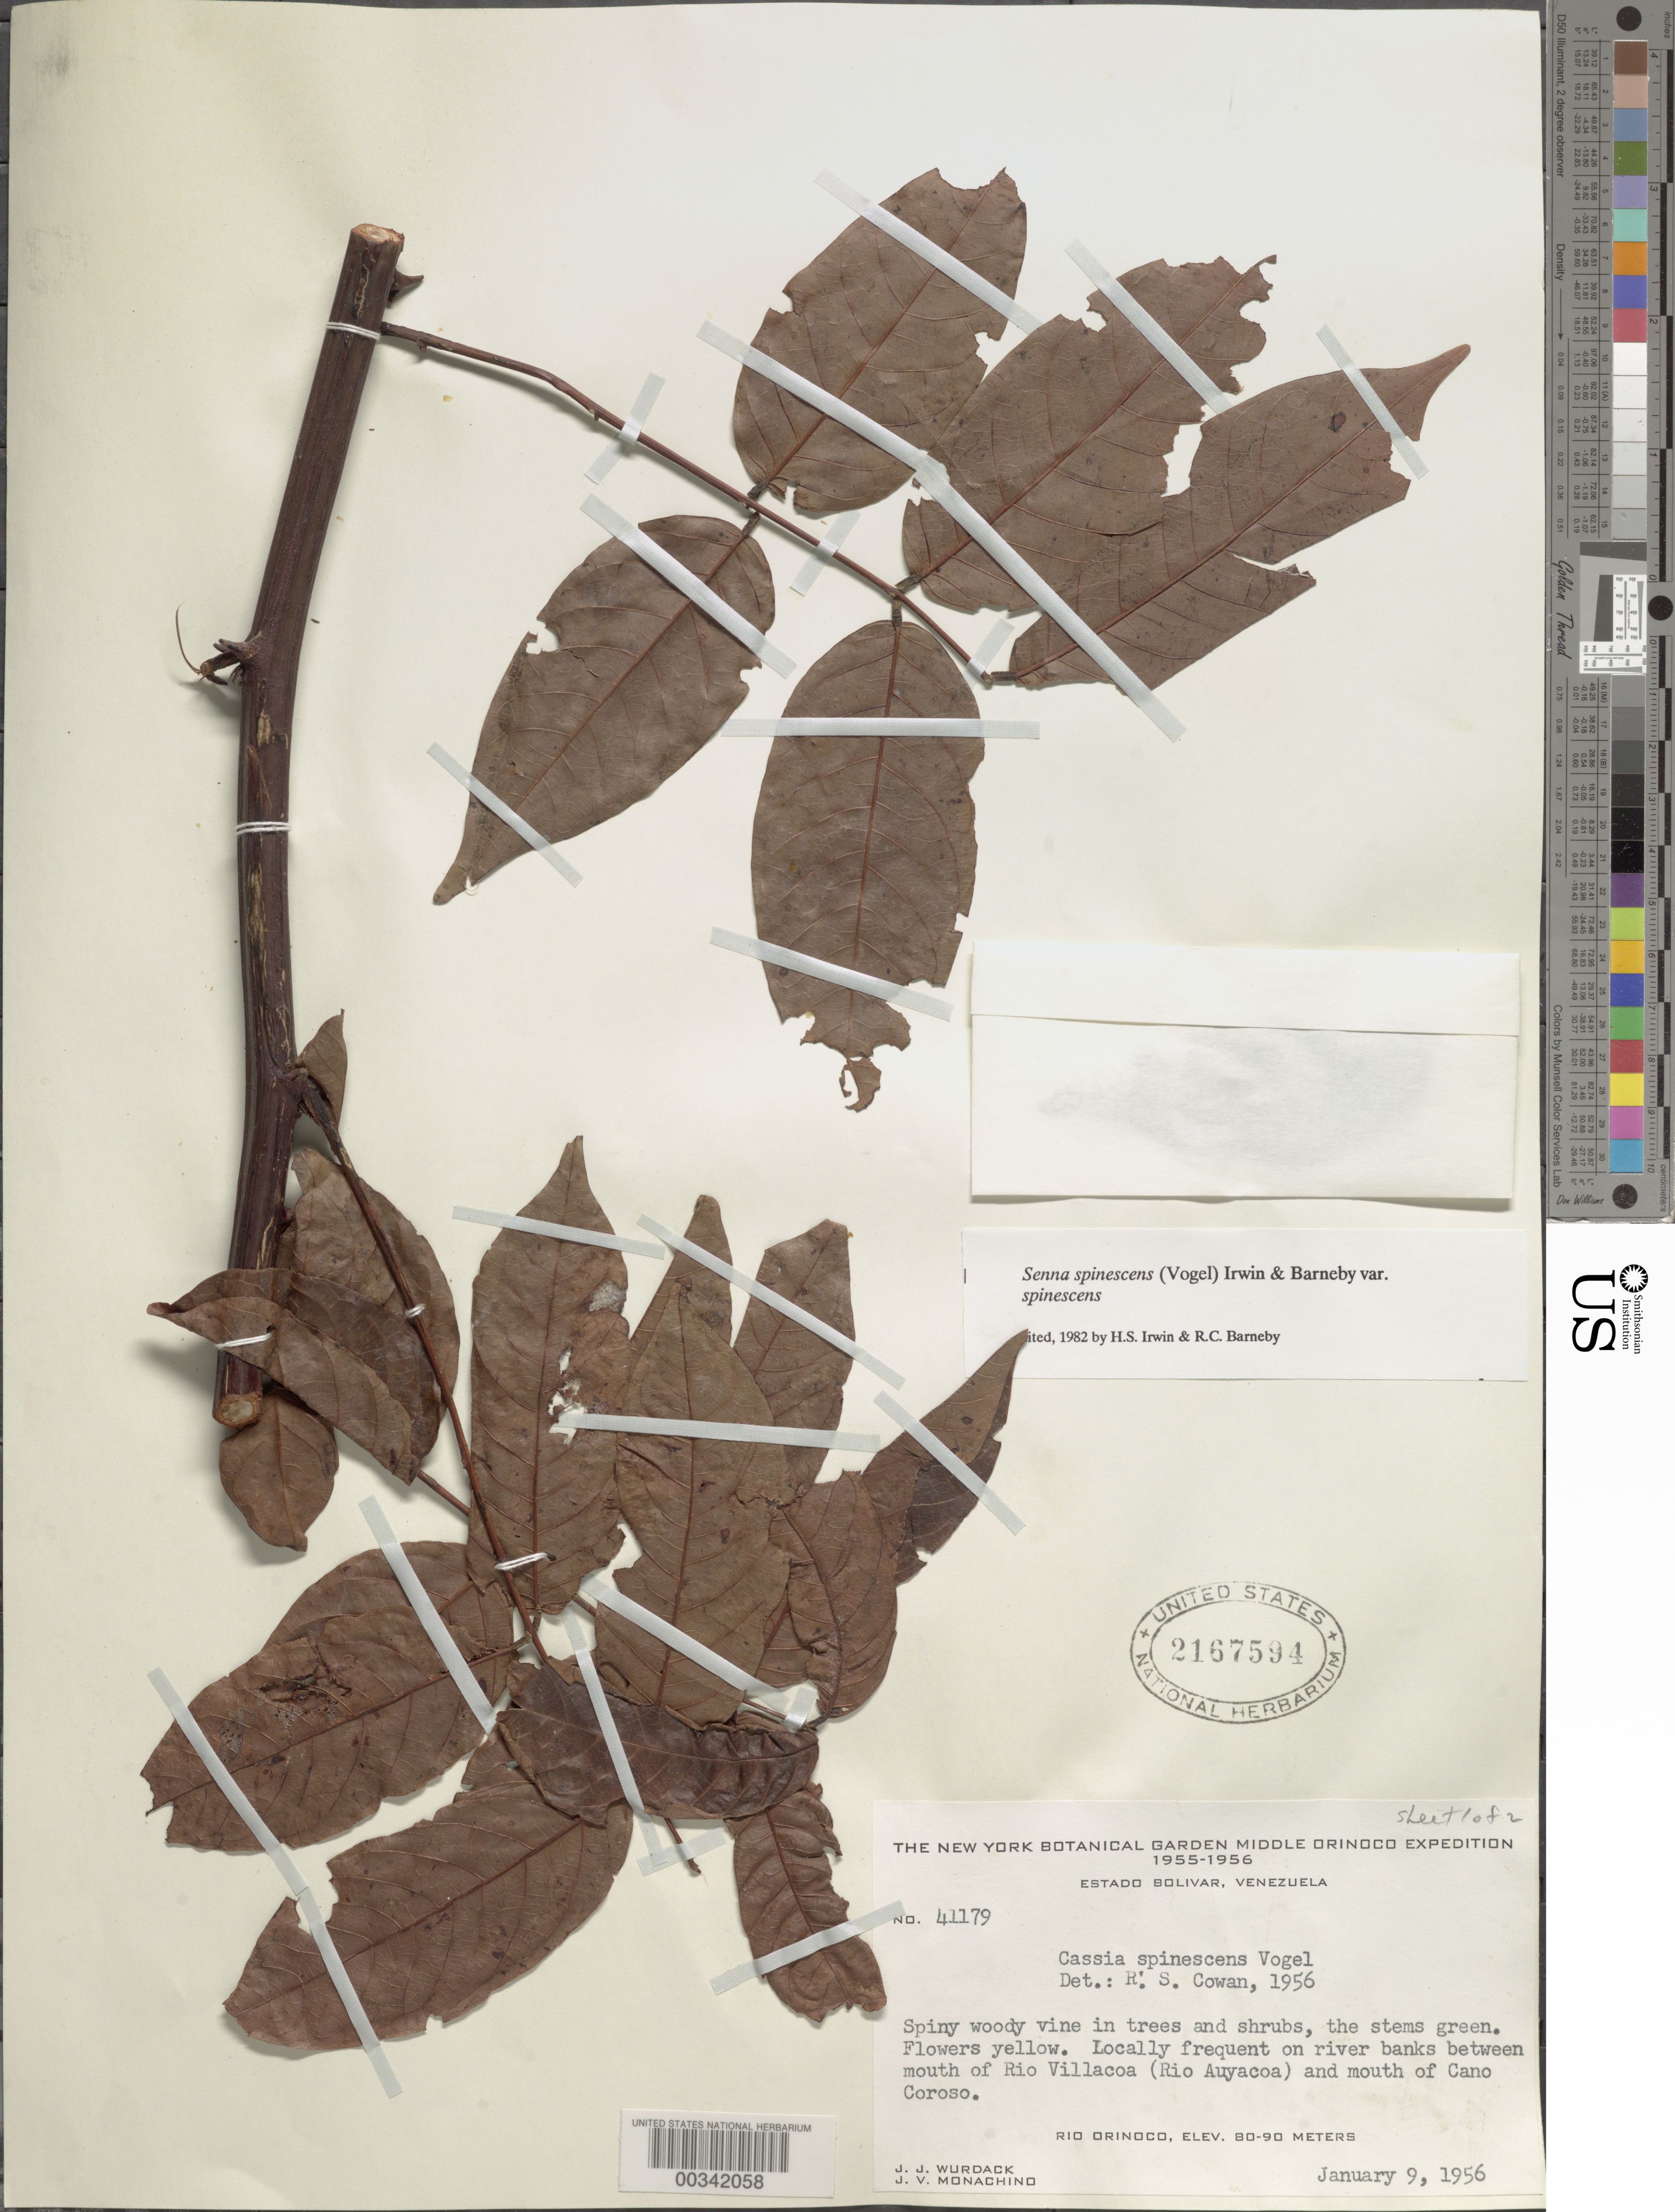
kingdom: Plantae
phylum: Tracheophyta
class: Magnoliopsida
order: Fabales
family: Fabaceae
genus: Senna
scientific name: Senna spinescens var. spinescens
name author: (Hoffmanns. ex Vogel) H.S. Irwin & Barneby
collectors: J. J. Wurdack & J. V. Monachino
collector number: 41179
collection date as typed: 09 Jan 1956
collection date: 1956-01-09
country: Venezuela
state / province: Bolivar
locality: Between mouth of rio villacoa (rio auyacoa) and mouth of cano coroso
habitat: On river banks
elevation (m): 80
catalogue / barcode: US 2167594